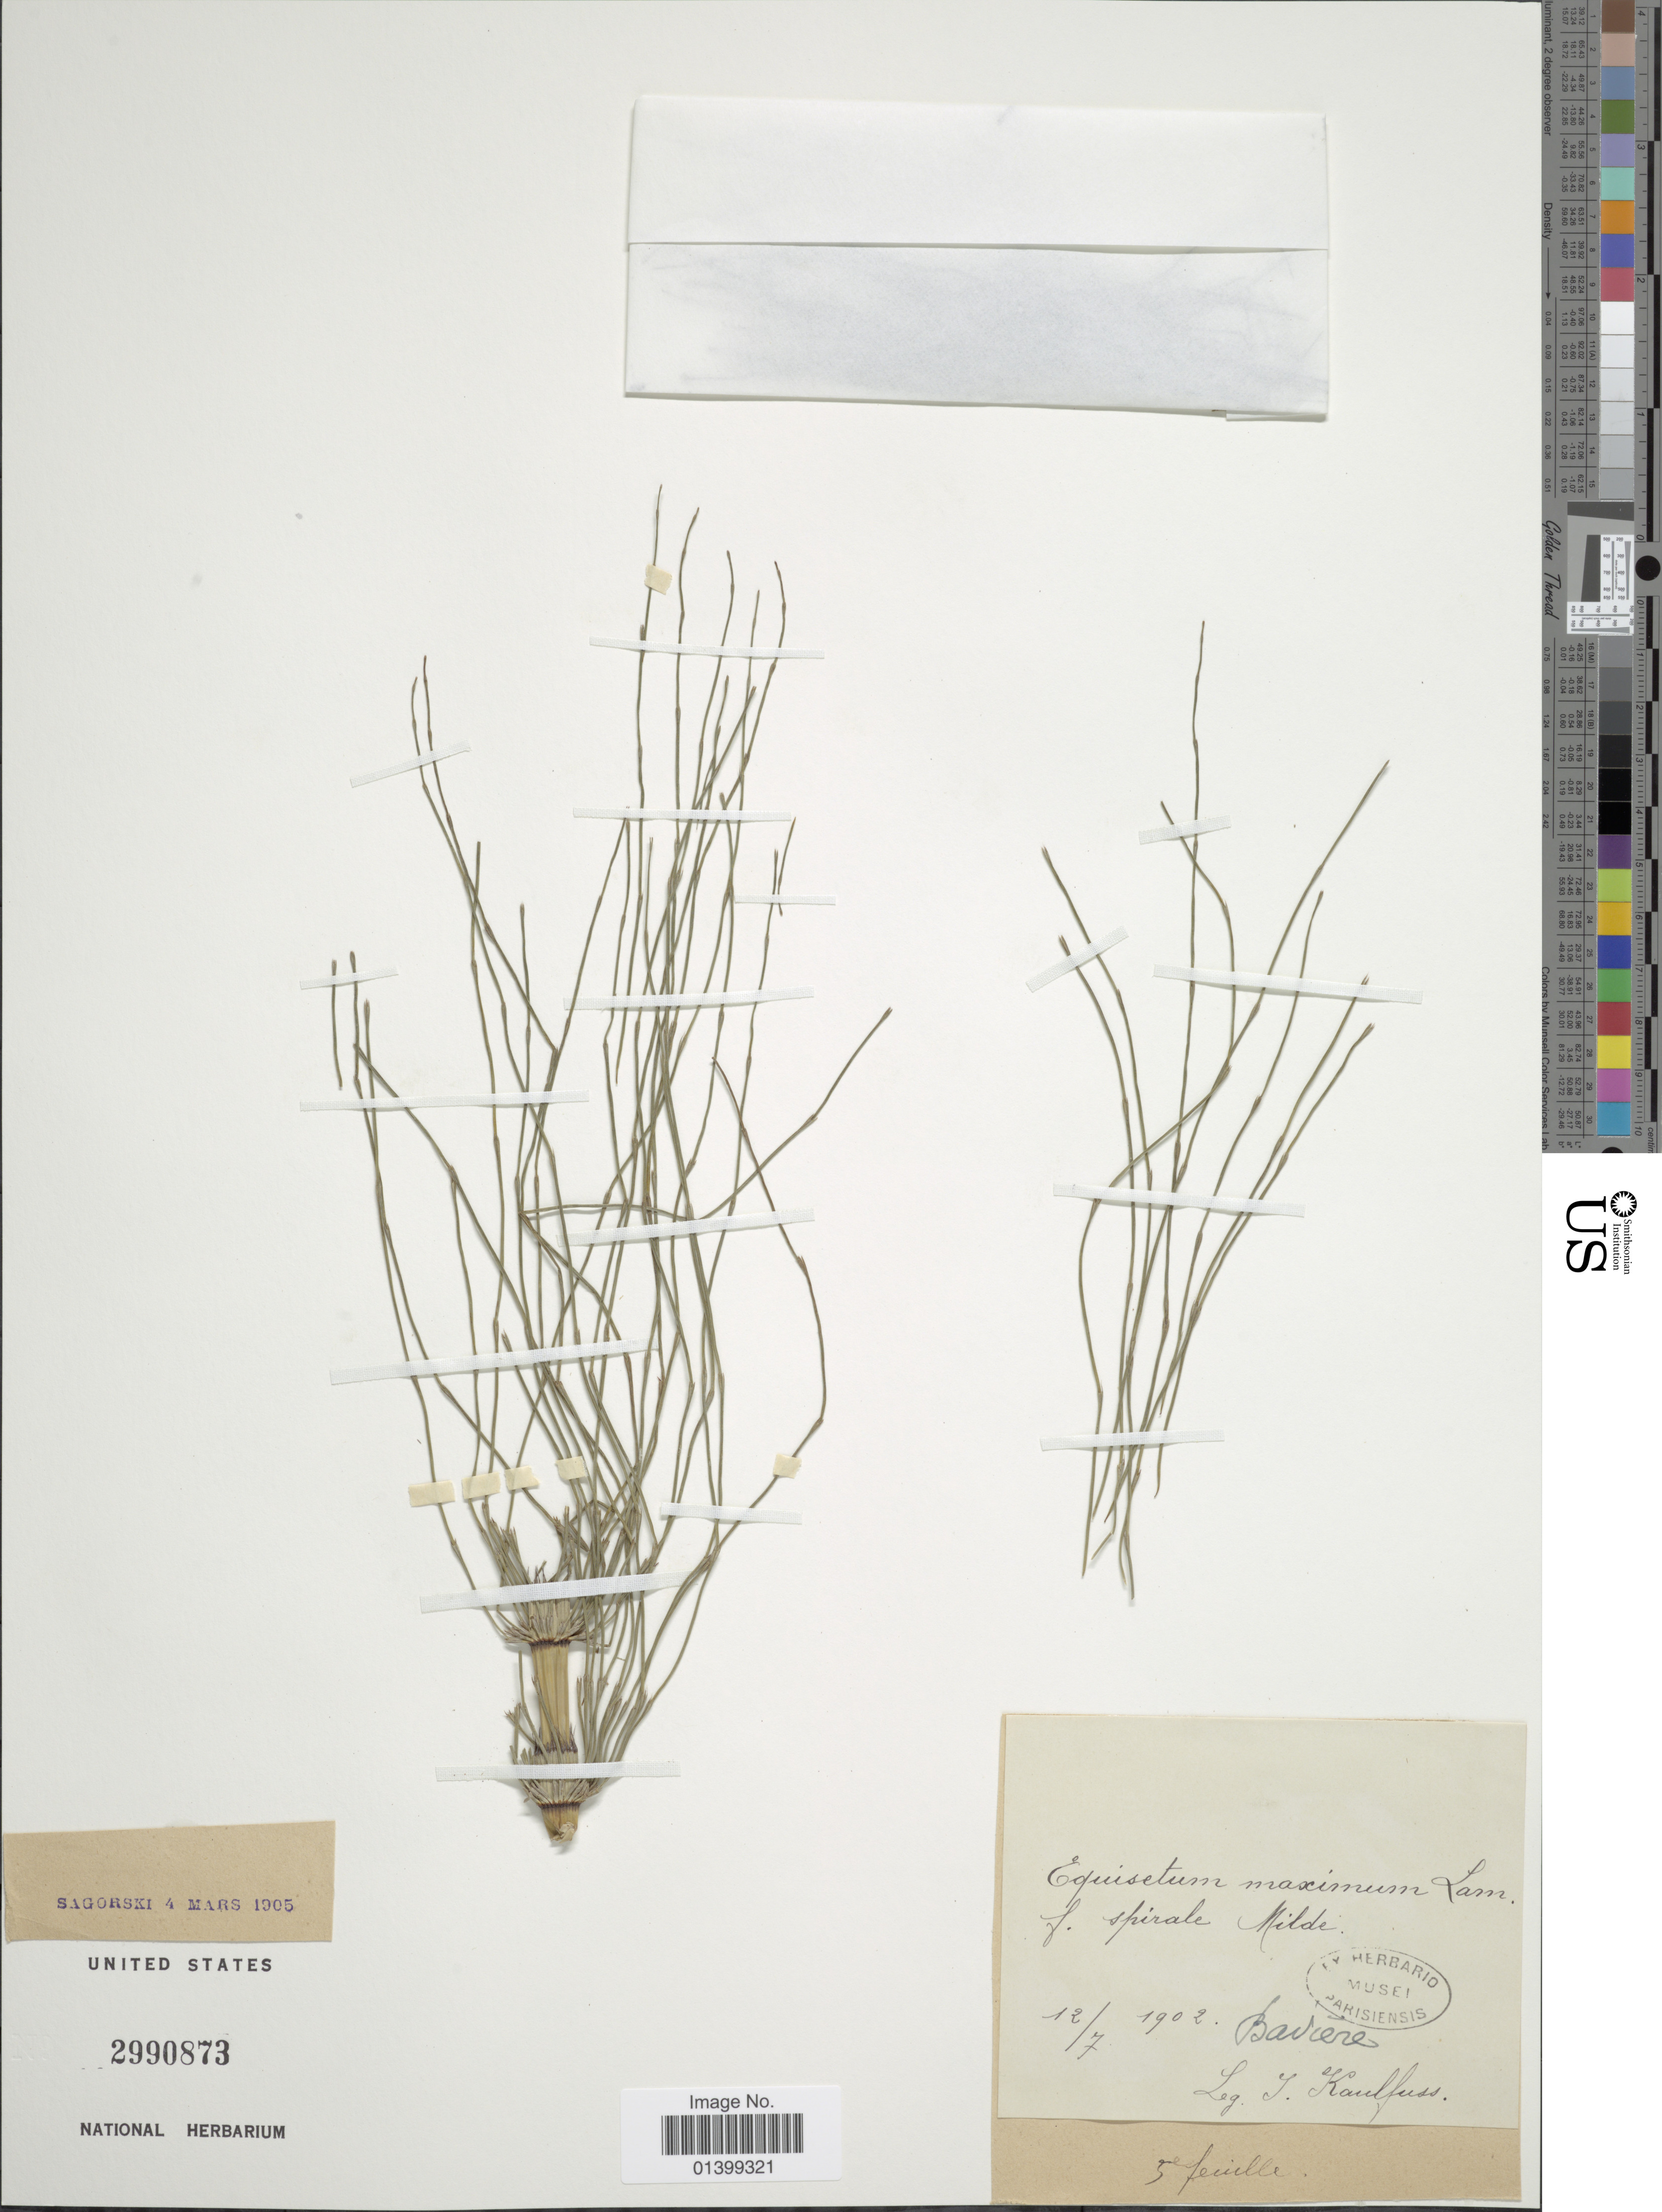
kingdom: Plantae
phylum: Tracheophyta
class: Polypodiopsida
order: Equisetales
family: Equisetaceae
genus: Equisetum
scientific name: Equisetum telmateia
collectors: J. S. Kaulfuss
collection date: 1902-07-12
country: Germany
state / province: Bayern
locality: Baviere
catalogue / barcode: US 2990873